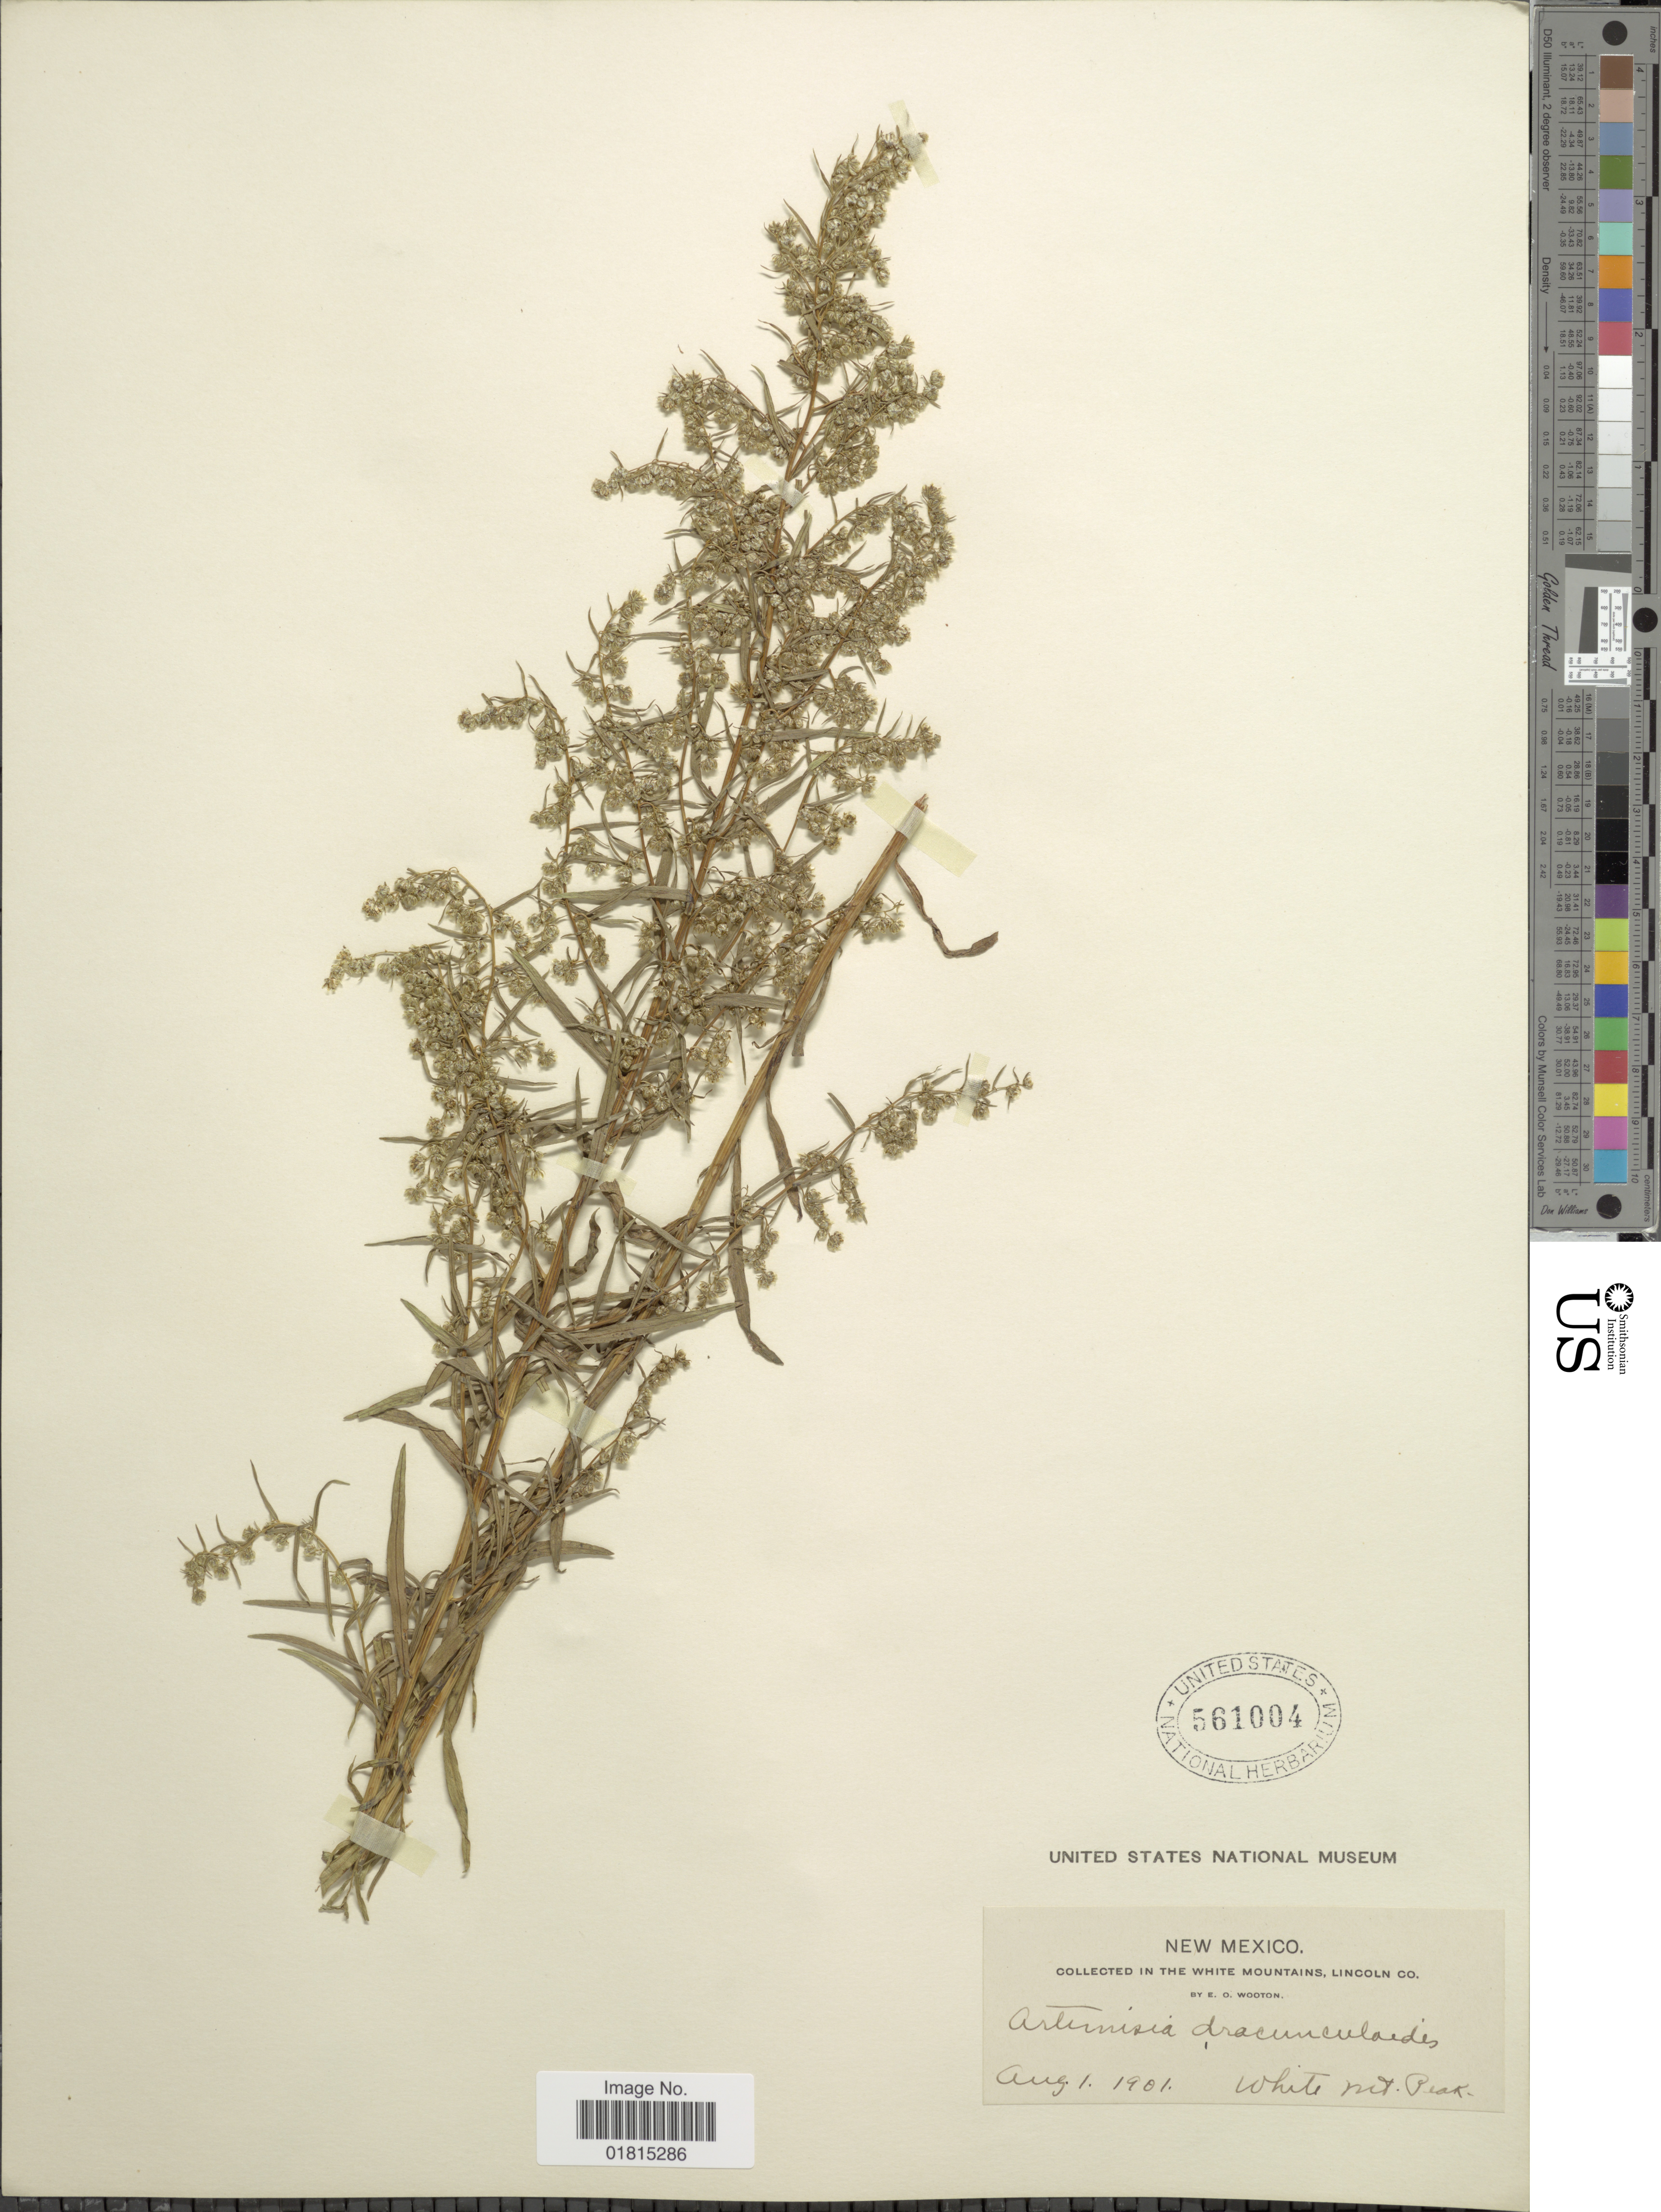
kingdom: Plantae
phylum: Tracheophyta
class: Magnoliopsida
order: Asterales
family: Asteraceae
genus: Artemisia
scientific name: Artemisia dracunculoides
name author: Pursh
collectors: E. O. Wooton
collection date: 1901-08-01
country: United States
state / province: New Mexico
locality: In the White Mountains, Lincoln Co. White Mt. Peak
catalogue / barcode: US 561004